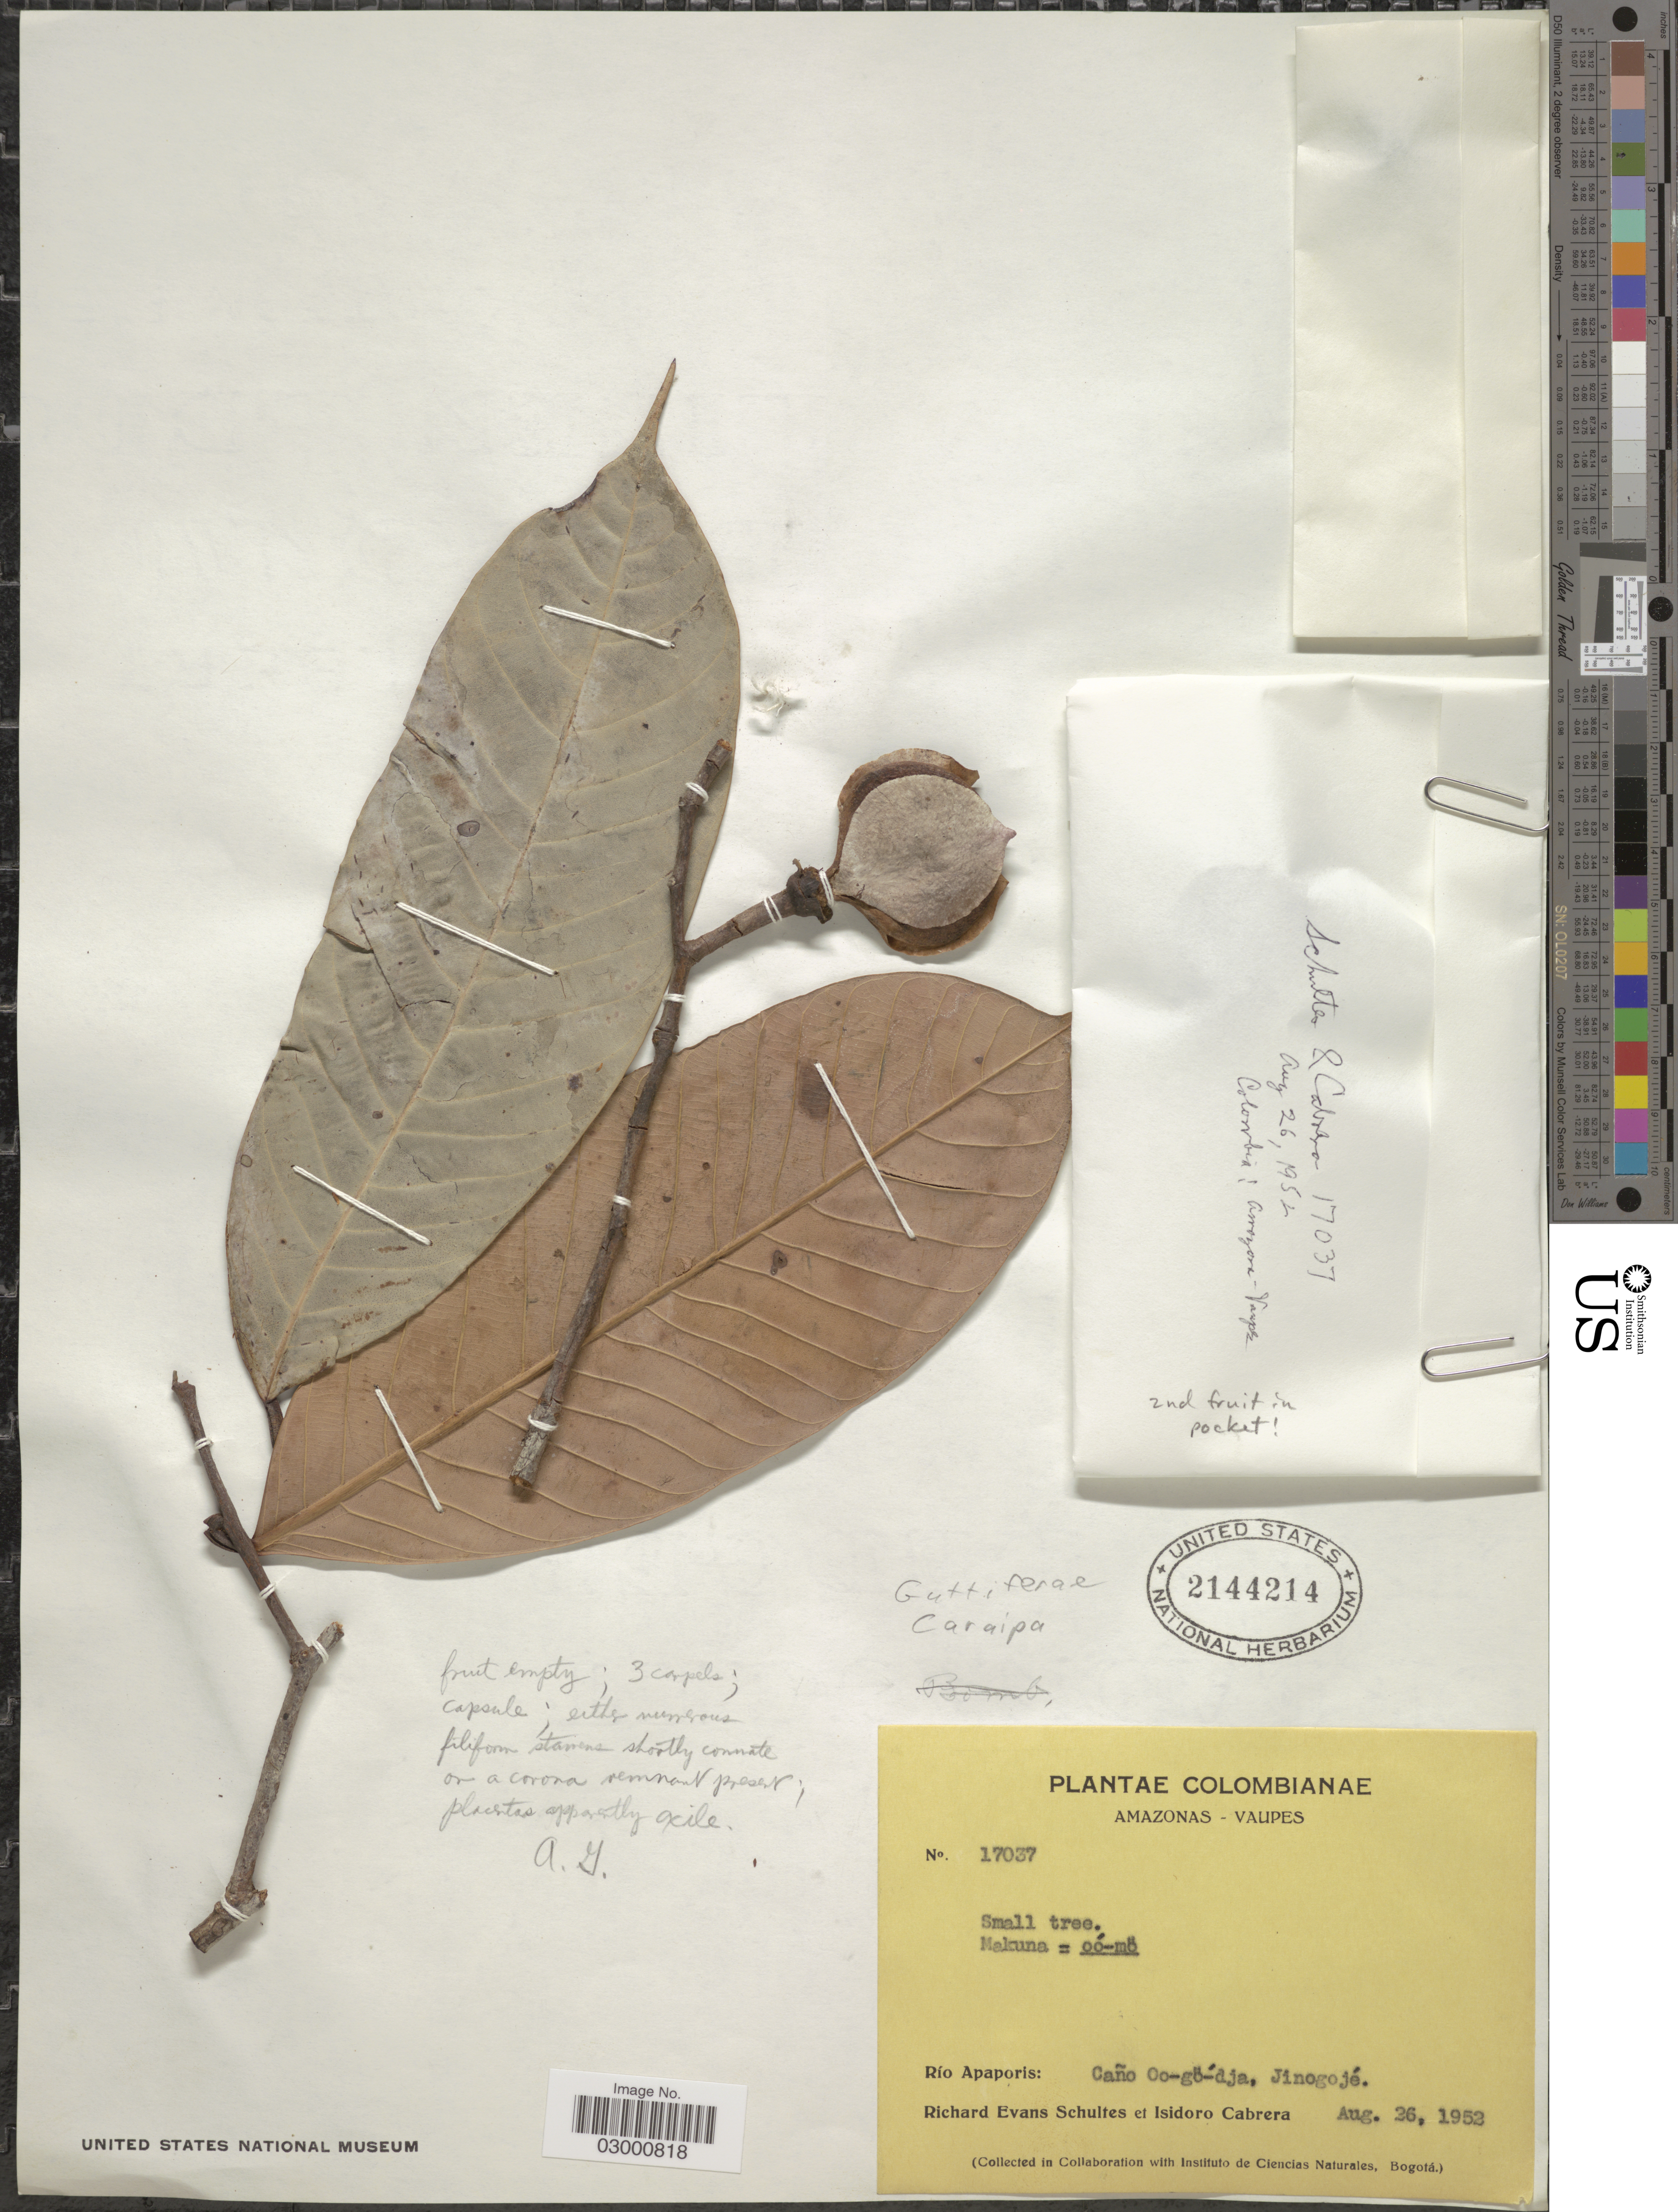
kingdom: Plantae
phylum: Tracheophyta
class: Magnoliopsida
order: Malpighiales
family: Calophyllaceae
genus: Caraipa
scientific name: Caraipa sp.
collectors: R. E. Schultes & I. Cabrera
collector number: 17037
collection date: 1952-08-26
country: Colombia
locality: Amazonas - Vaupes. Río Apaporis: Caño Oo-gö-dja, Jinogojé.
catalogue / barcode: US 2144214